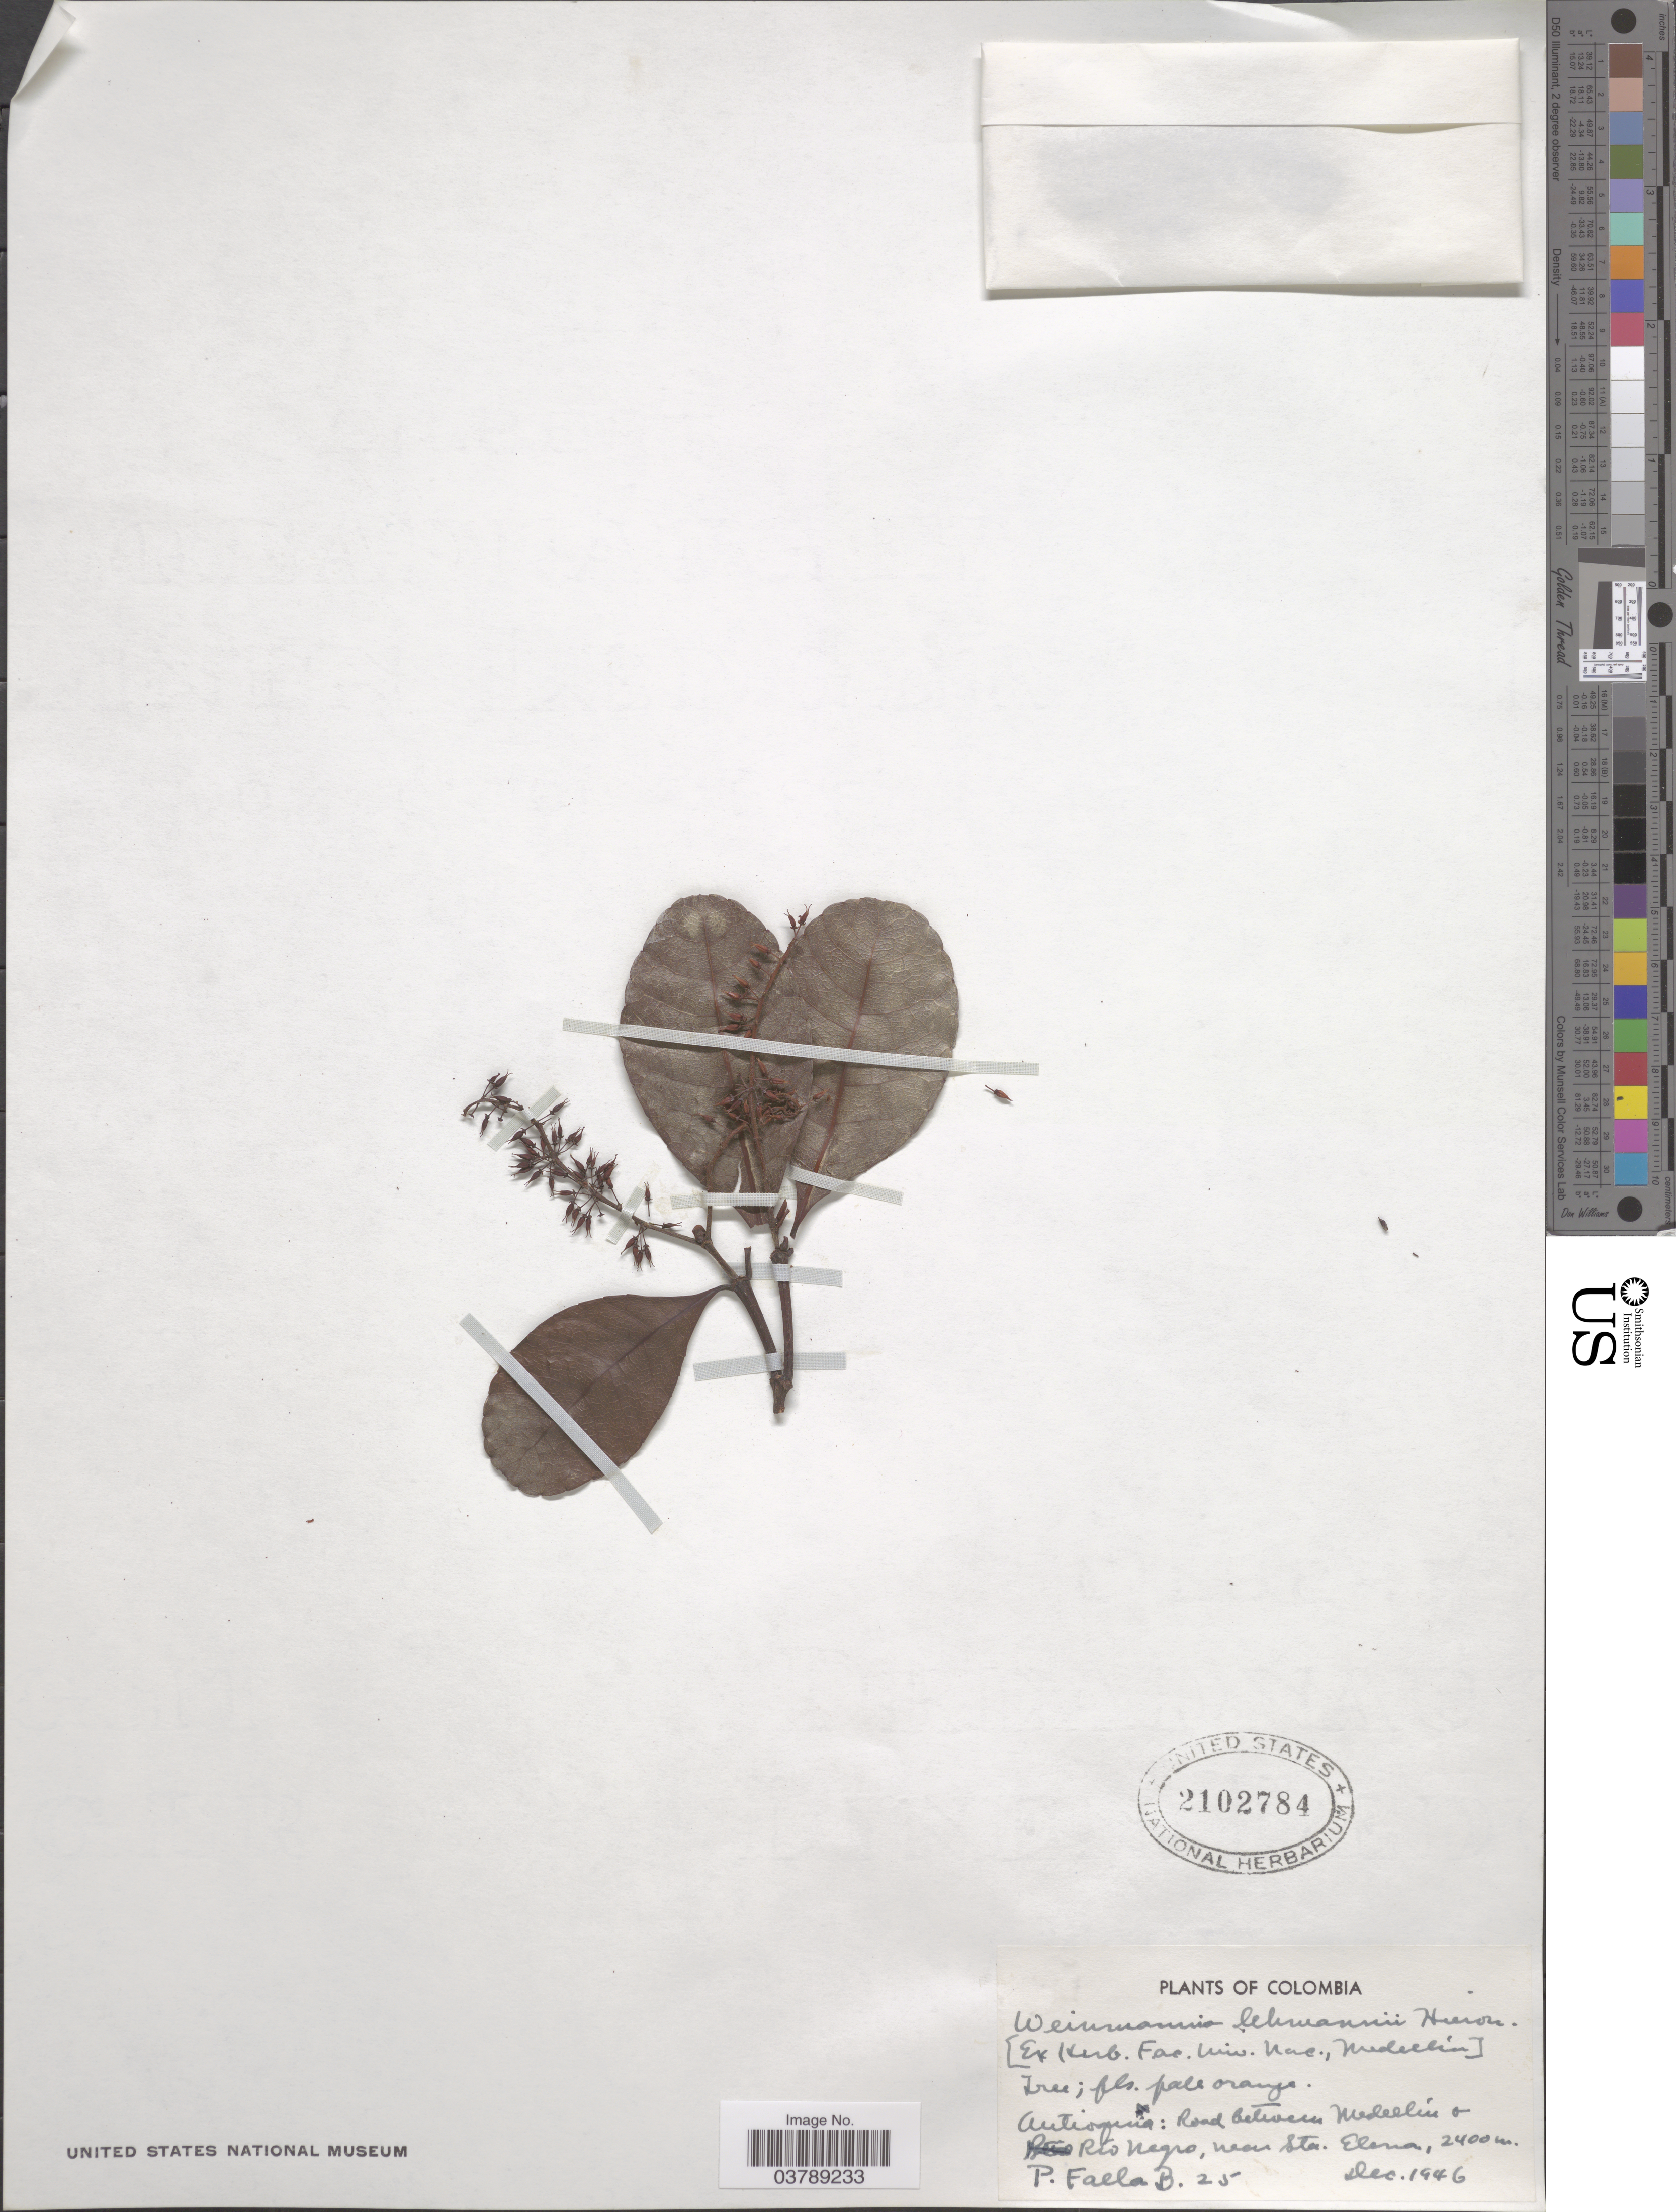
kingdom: Plantae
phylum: Tracheophyta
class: Magnoliopsida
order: Oxalidales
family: Cunoniaceae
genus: Weinmannia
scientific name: Weinmannia lehmannii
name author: Hieron.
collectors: P. Falla B.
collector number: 25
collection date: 1946-12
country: Colombia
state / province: Antioquia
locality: Road between Medellín o Río Negro, near Sta. Elena.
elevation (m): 2400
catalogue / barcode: US 2102784